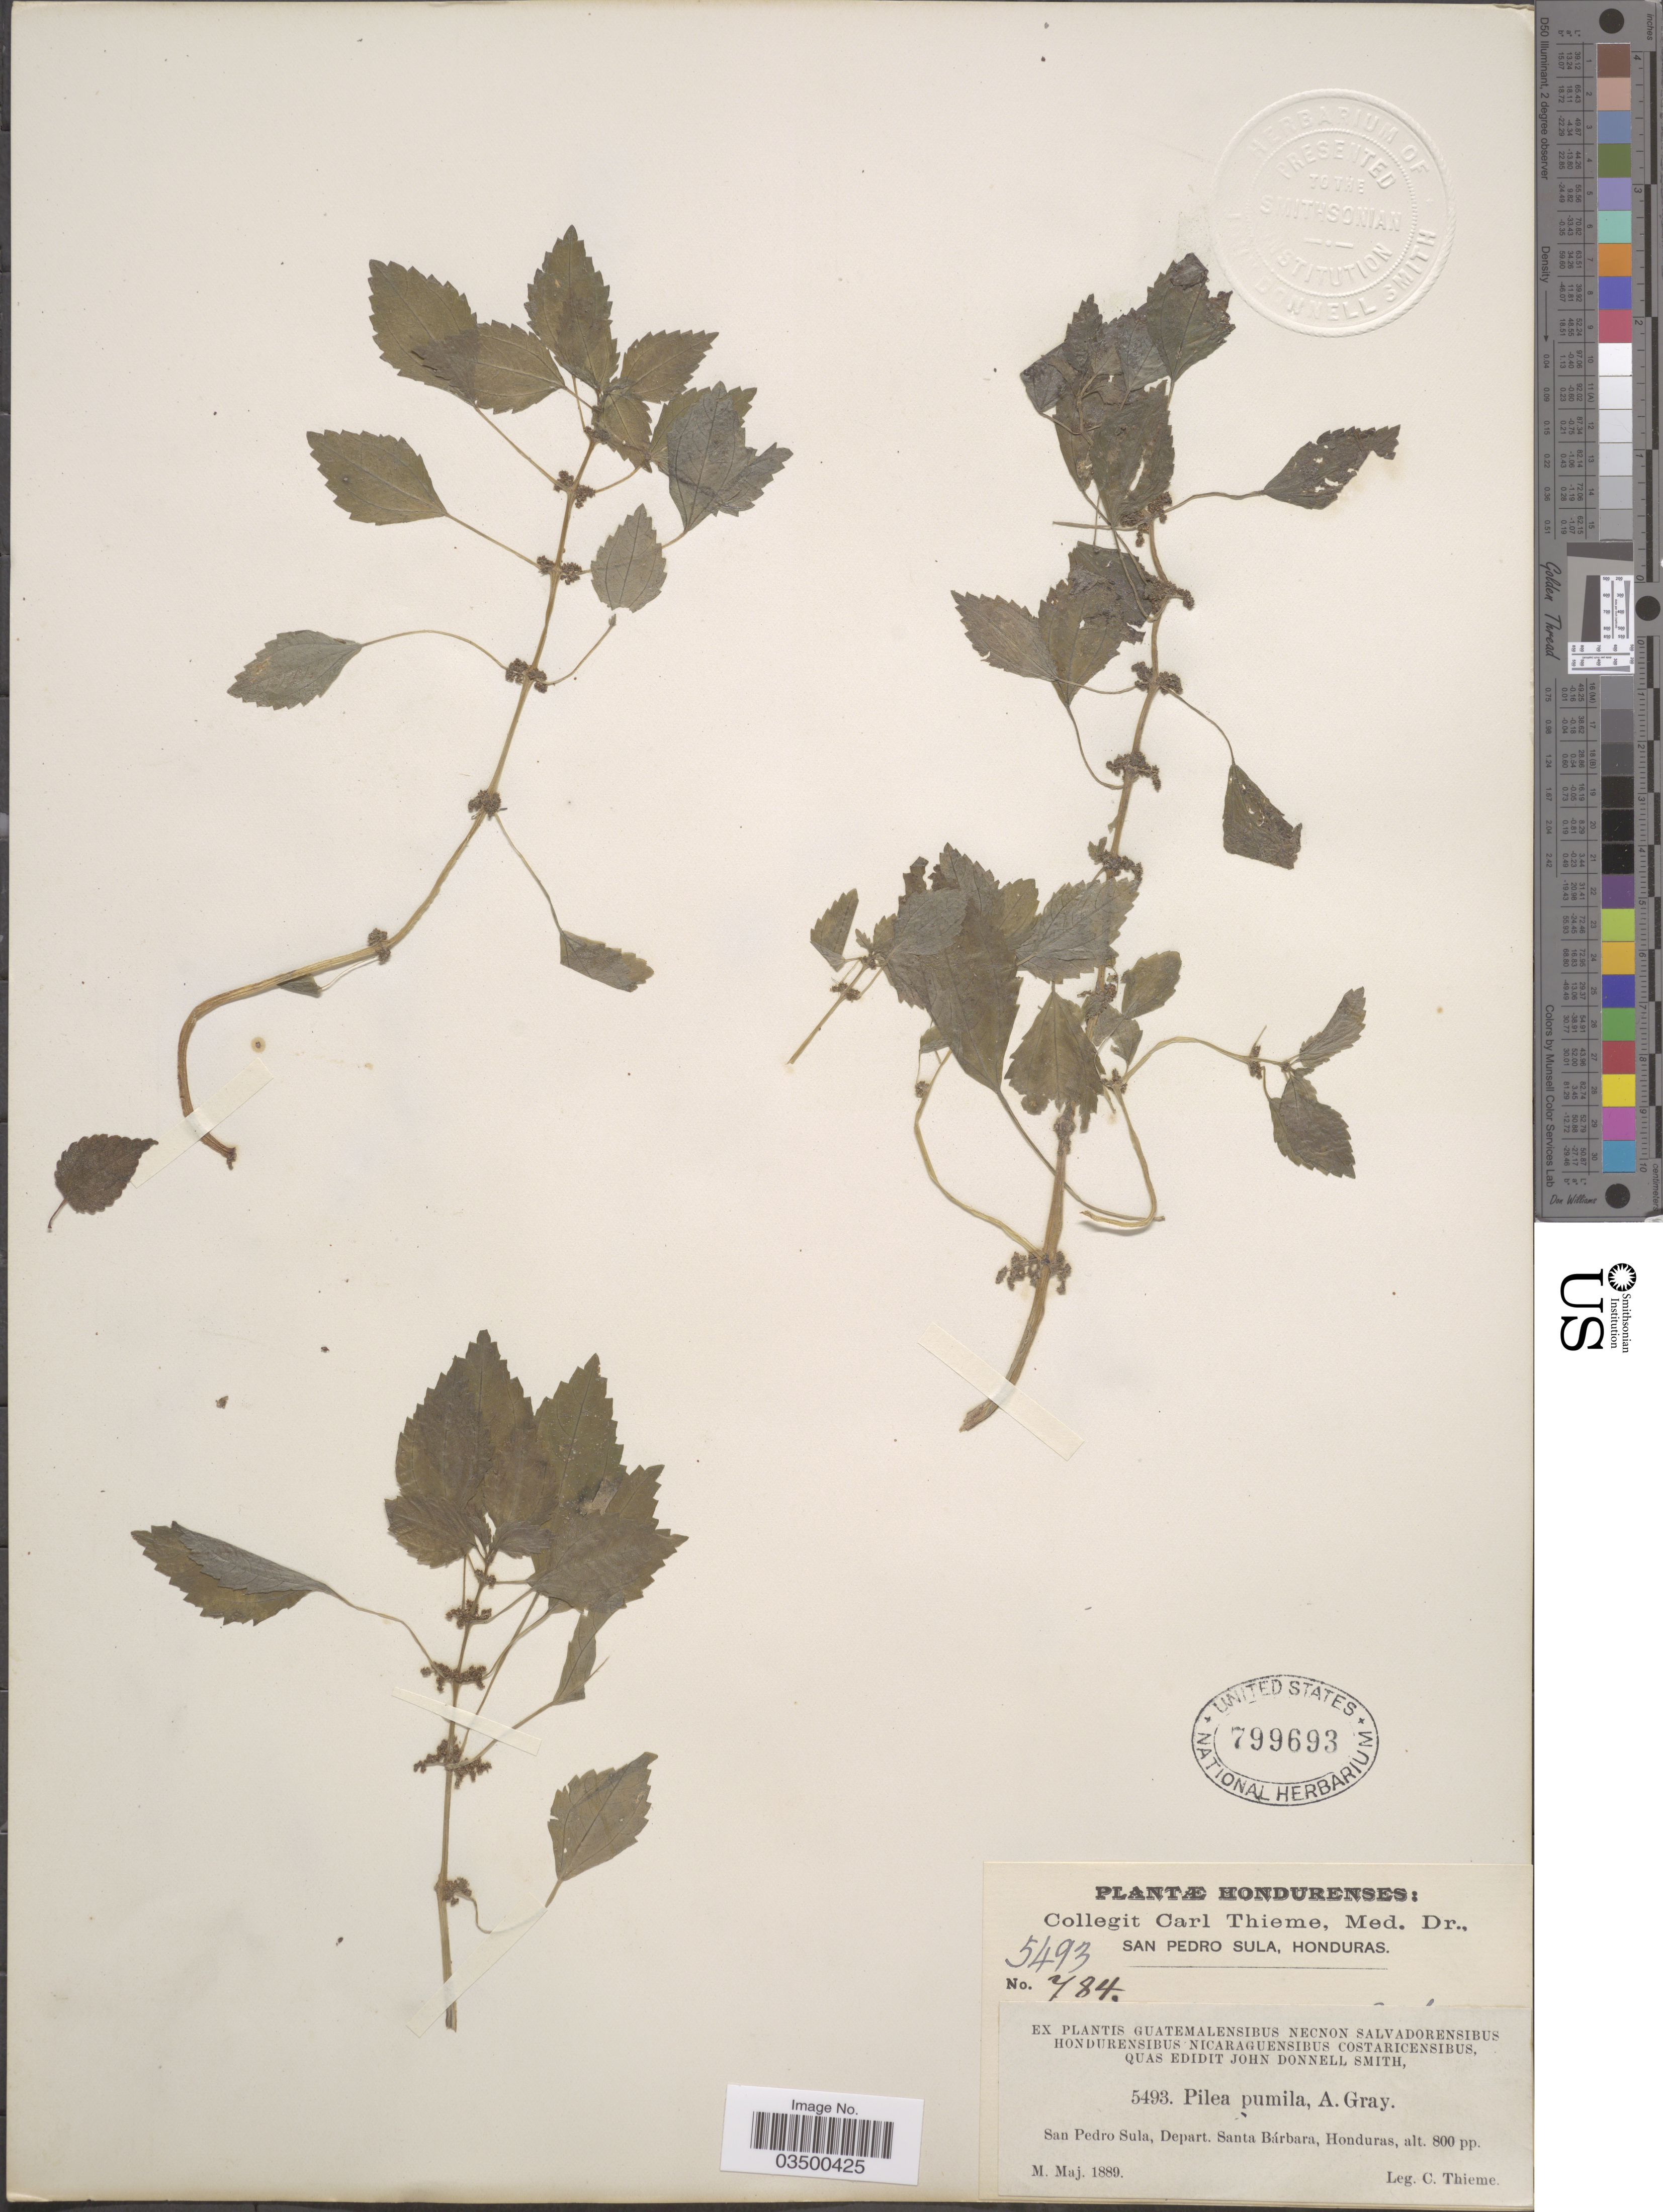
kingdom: Plantae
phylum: Tracheophyta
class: Magnoliopsida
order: Rosales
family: Urticaceae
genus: Pilea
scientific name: Pilea hyalina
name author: Fenzl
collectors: C. Thieme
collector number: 5493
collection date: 1889-05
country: Honduras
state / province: Santa Barbara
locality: San Pedro Sula, Depart. Santa Bárbara.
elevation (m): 244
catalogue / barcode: US 799693